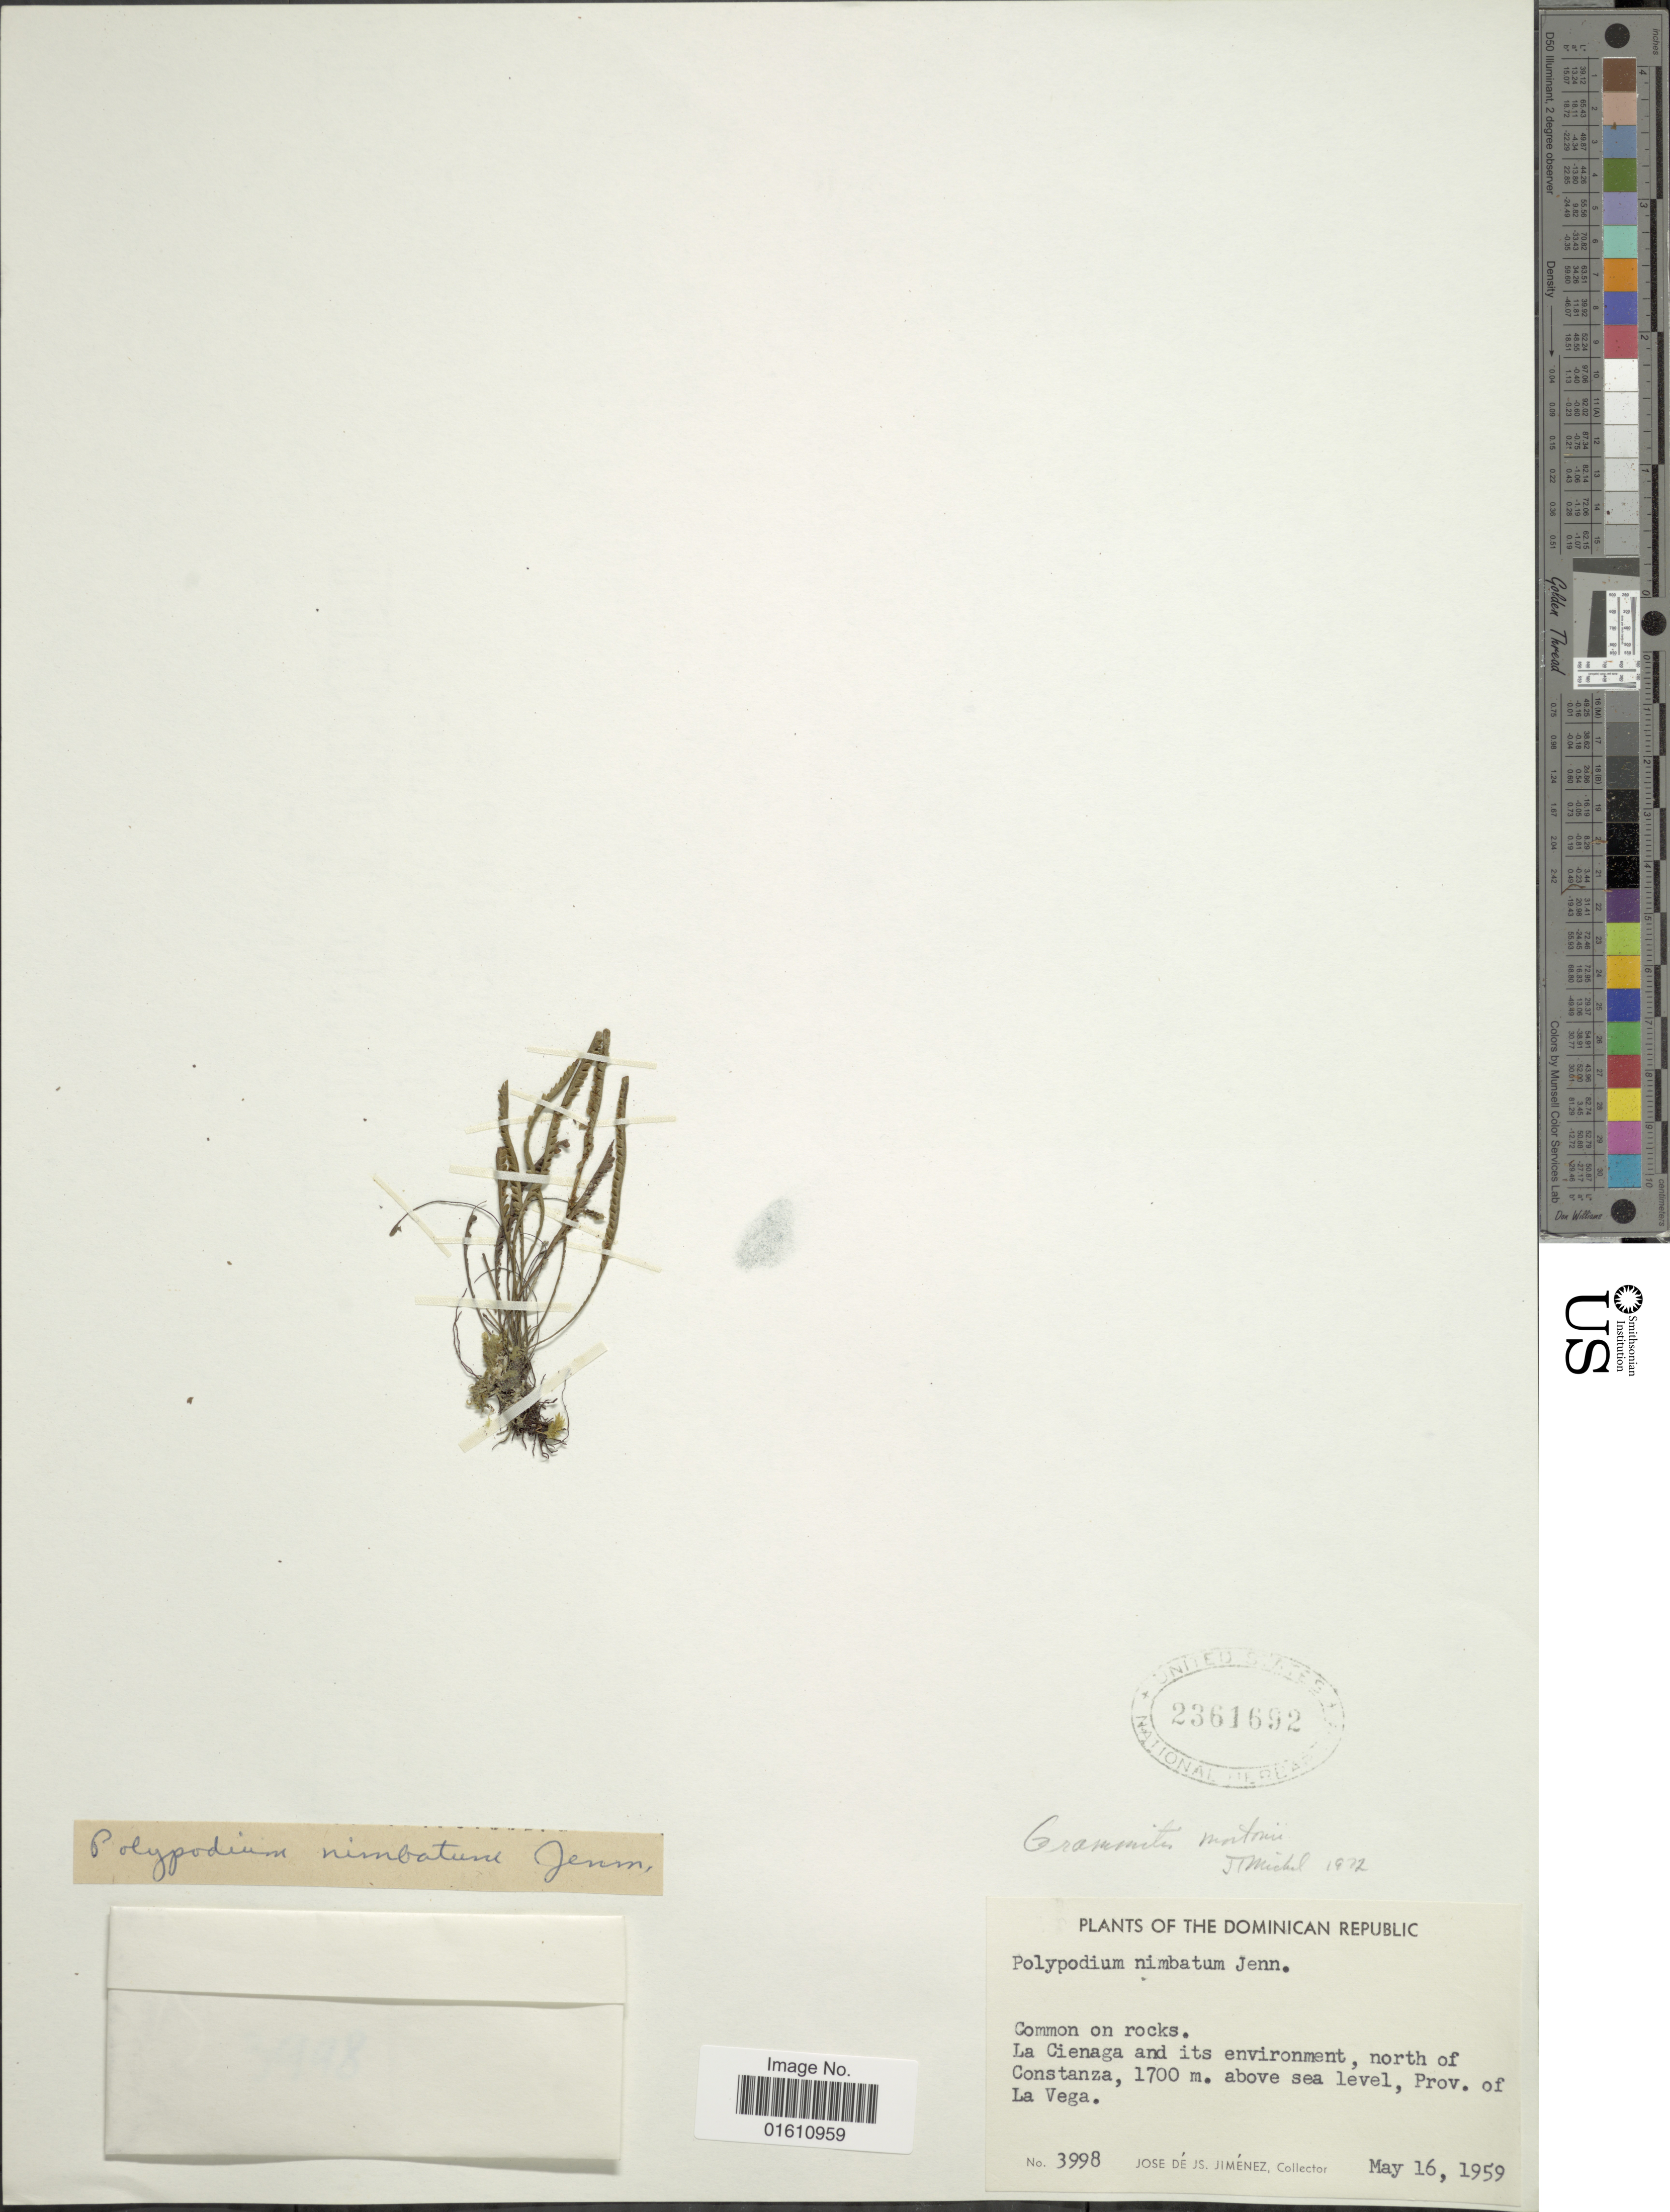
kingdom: Plantae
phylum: Tracheophyta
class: Polypodiopsida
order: Polypodiales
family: Polypodiaceae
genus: Moranopteris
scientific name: Moranopteris knowltoniorum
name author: (Hodge) R. Y. Hirai & J. Prado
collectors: J. J. Jiménez Almonte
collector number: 3998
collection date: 1959-05-16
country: Dominican Republic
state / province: La Vega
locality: La Cienaga and its environment, north of Constanza, Prov. of La Vega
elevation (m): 1700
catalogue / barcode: US 2361692